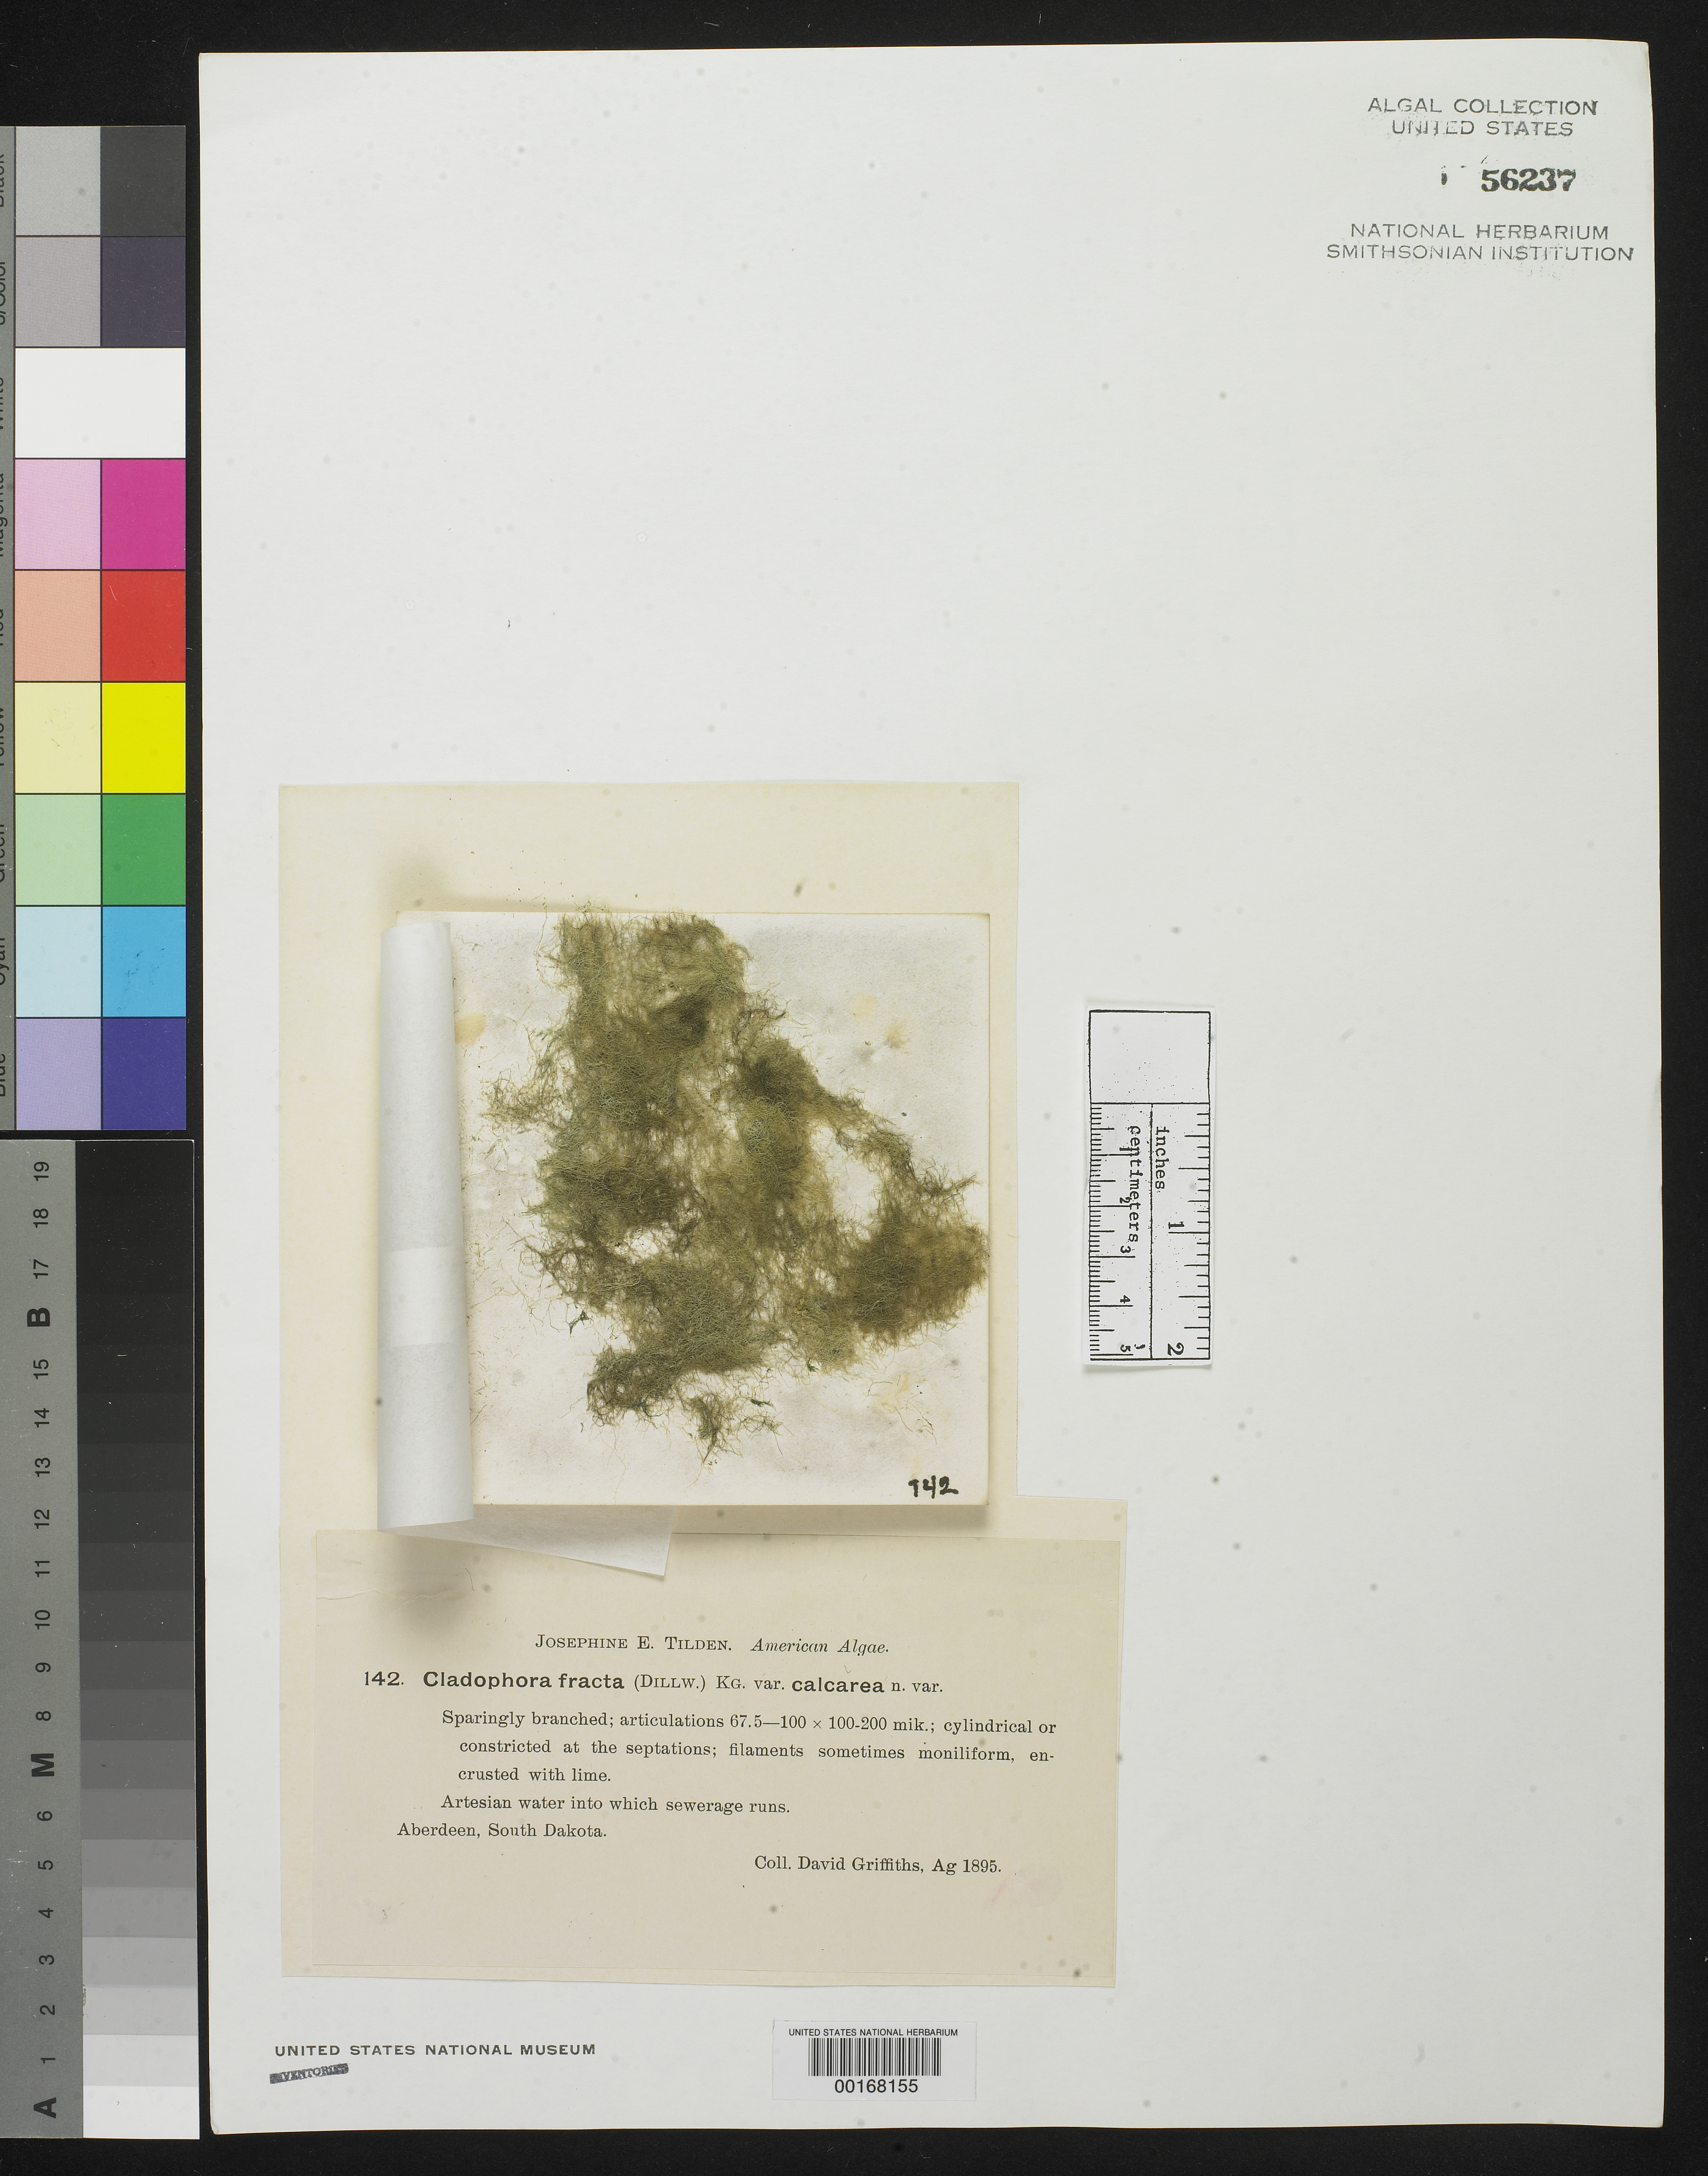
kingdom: Plantae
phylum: Chlorophyta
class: Ulvophyceae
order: Cladophorales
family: Cladophoraceae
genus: Cladophora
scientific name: Cladophora fracta var. calcarea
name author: J. E. Tilden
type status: Isotype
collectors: D. Griffiths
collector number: JET 142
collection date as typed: Aug 1895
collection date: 1895-08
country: United States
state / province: South Dakota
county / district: Brown County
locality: Aberdeen.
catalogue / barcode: US 56237